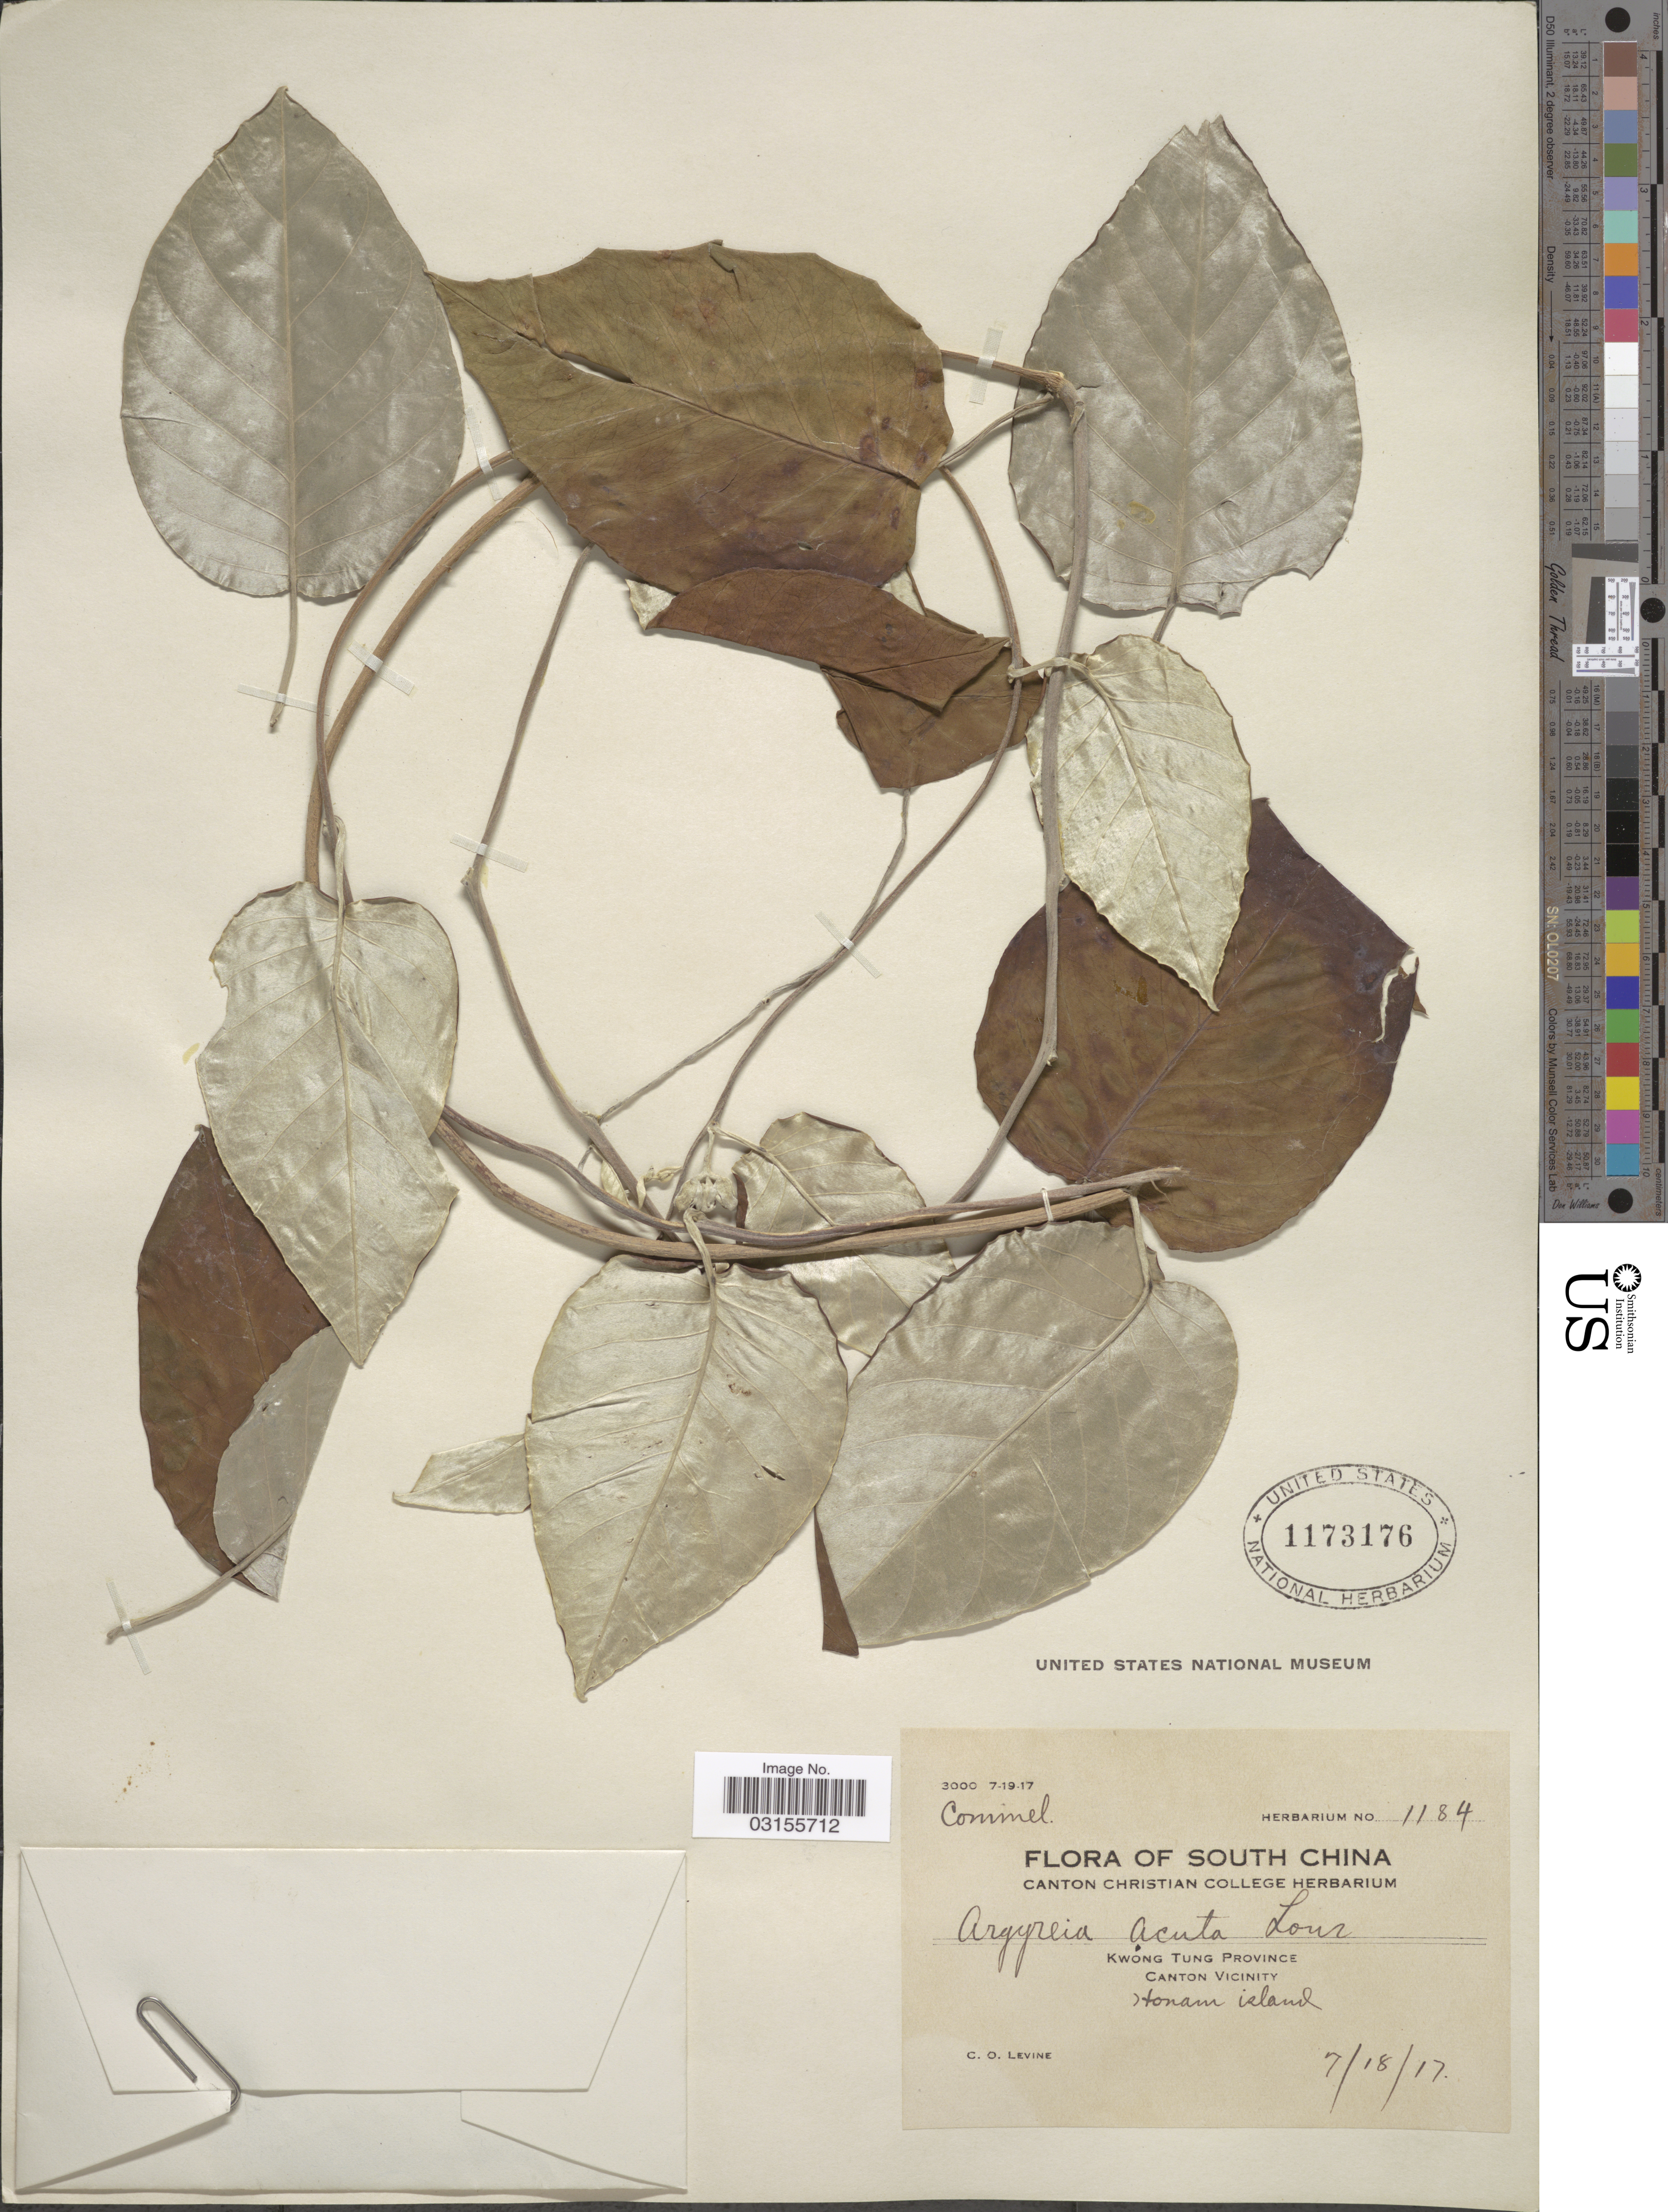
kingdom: Plantae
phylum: Tracheophyta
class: Magnoliopsida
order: Solanales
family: Convolvulaceae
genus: Argyreia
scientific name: Argyreia obtusifolia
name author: Lour.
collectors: C. O. Levine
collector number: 1184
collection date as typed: Transcribed d/m/y: 18/7/17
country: China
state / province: Guangdong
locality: Kwong Tung Province. Canton Vicinity. Honam Island.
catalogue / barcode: US 1173176